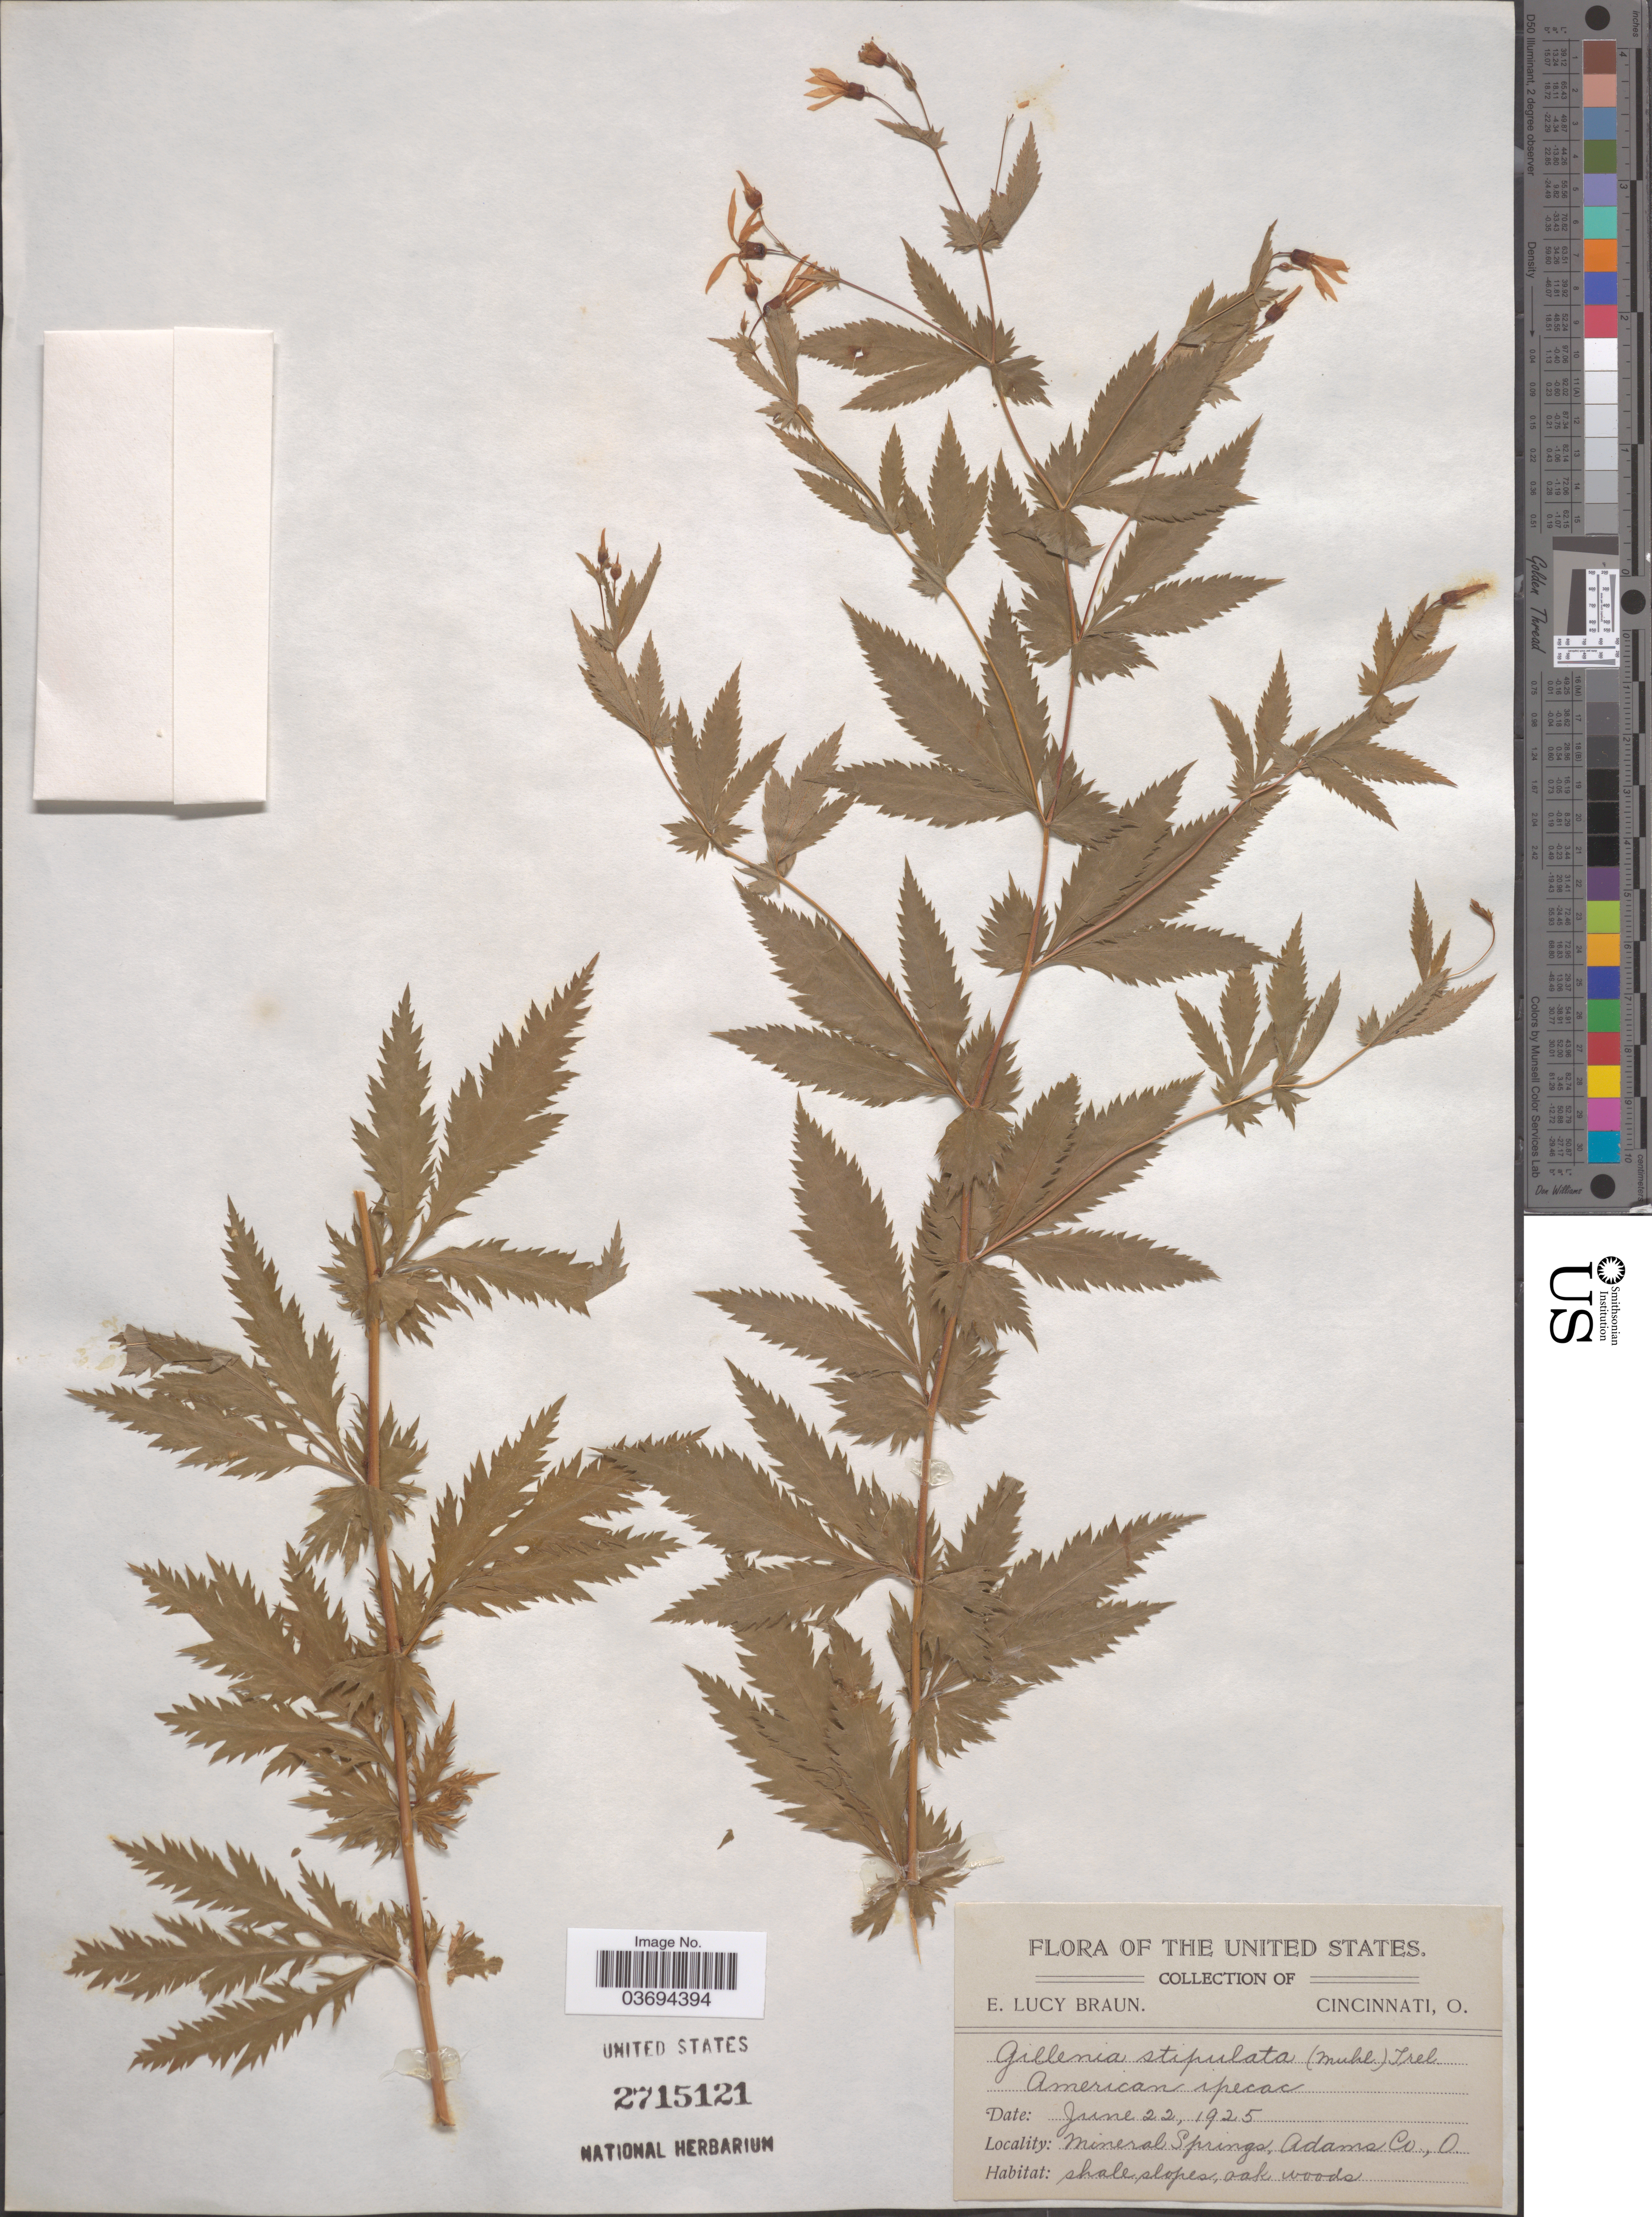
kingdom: Plantae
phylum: Tracheophyta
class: Magnoliopsida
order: Rosales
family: Rosaceae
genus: Gillenia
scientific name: Gillenia stipulata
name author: (Muhl. ex Willd.) Nutt.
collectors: E. L. Braun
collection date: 1925-06-22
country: United States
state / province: Ohio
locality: Mineral Springs, Adams Co.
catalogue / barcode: US 2715121